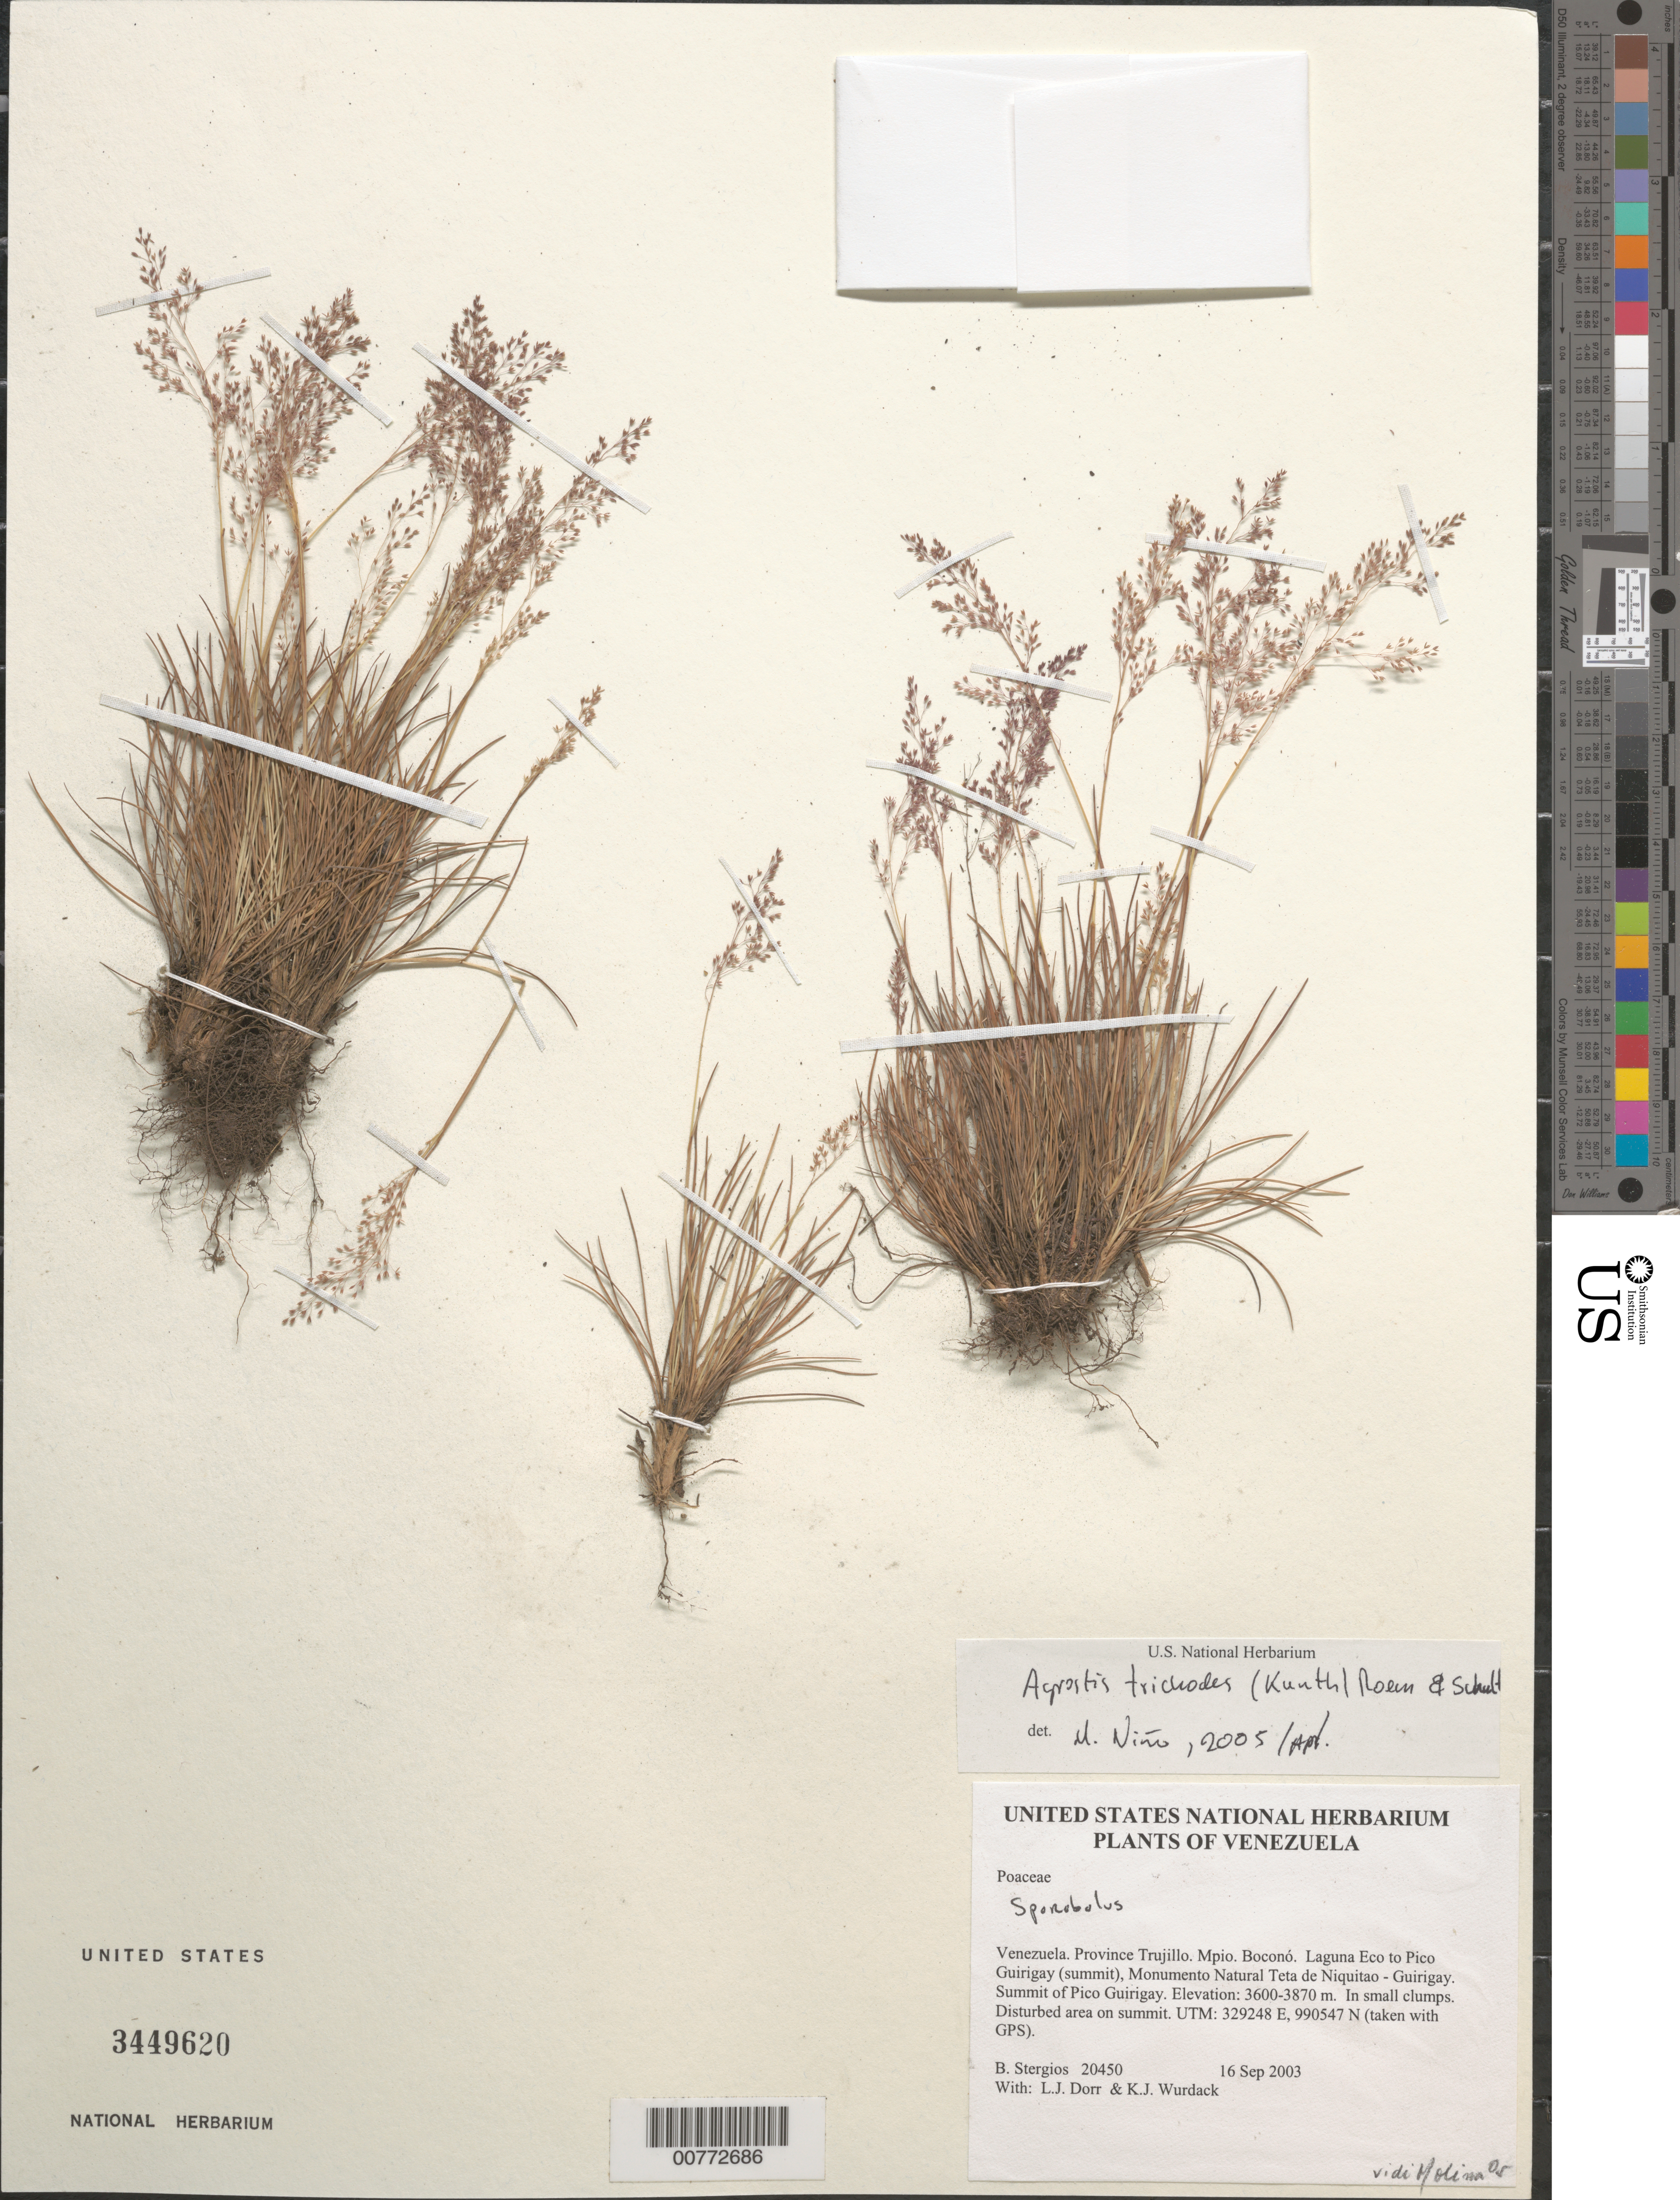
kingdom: Plantae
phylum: Tracheophyta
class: Liliopsida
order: Poales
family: Poaceae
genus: Agrostis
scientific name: Agrostis trichodes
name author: (Kunth) Roem. & Schult.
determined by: Niño, S. M., (PORT), BioCentro-UNELLEZ (VENEZUELA)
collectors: B. G. Stergios, L. J. Dorr & K. Wurdack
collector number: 20450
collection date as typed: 16 Sep 2003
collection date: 2003-09-16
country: Venezuela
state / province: Trujillo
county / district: Boconó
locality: Laguna Eco to Pico Guirigay (summit), Monumento Natural Teta de Niquitao - Guirigay. Summit of Pico Guirigay.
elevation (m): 3600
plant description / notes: BAB, MO, PORT, US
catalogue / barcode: US 3449620